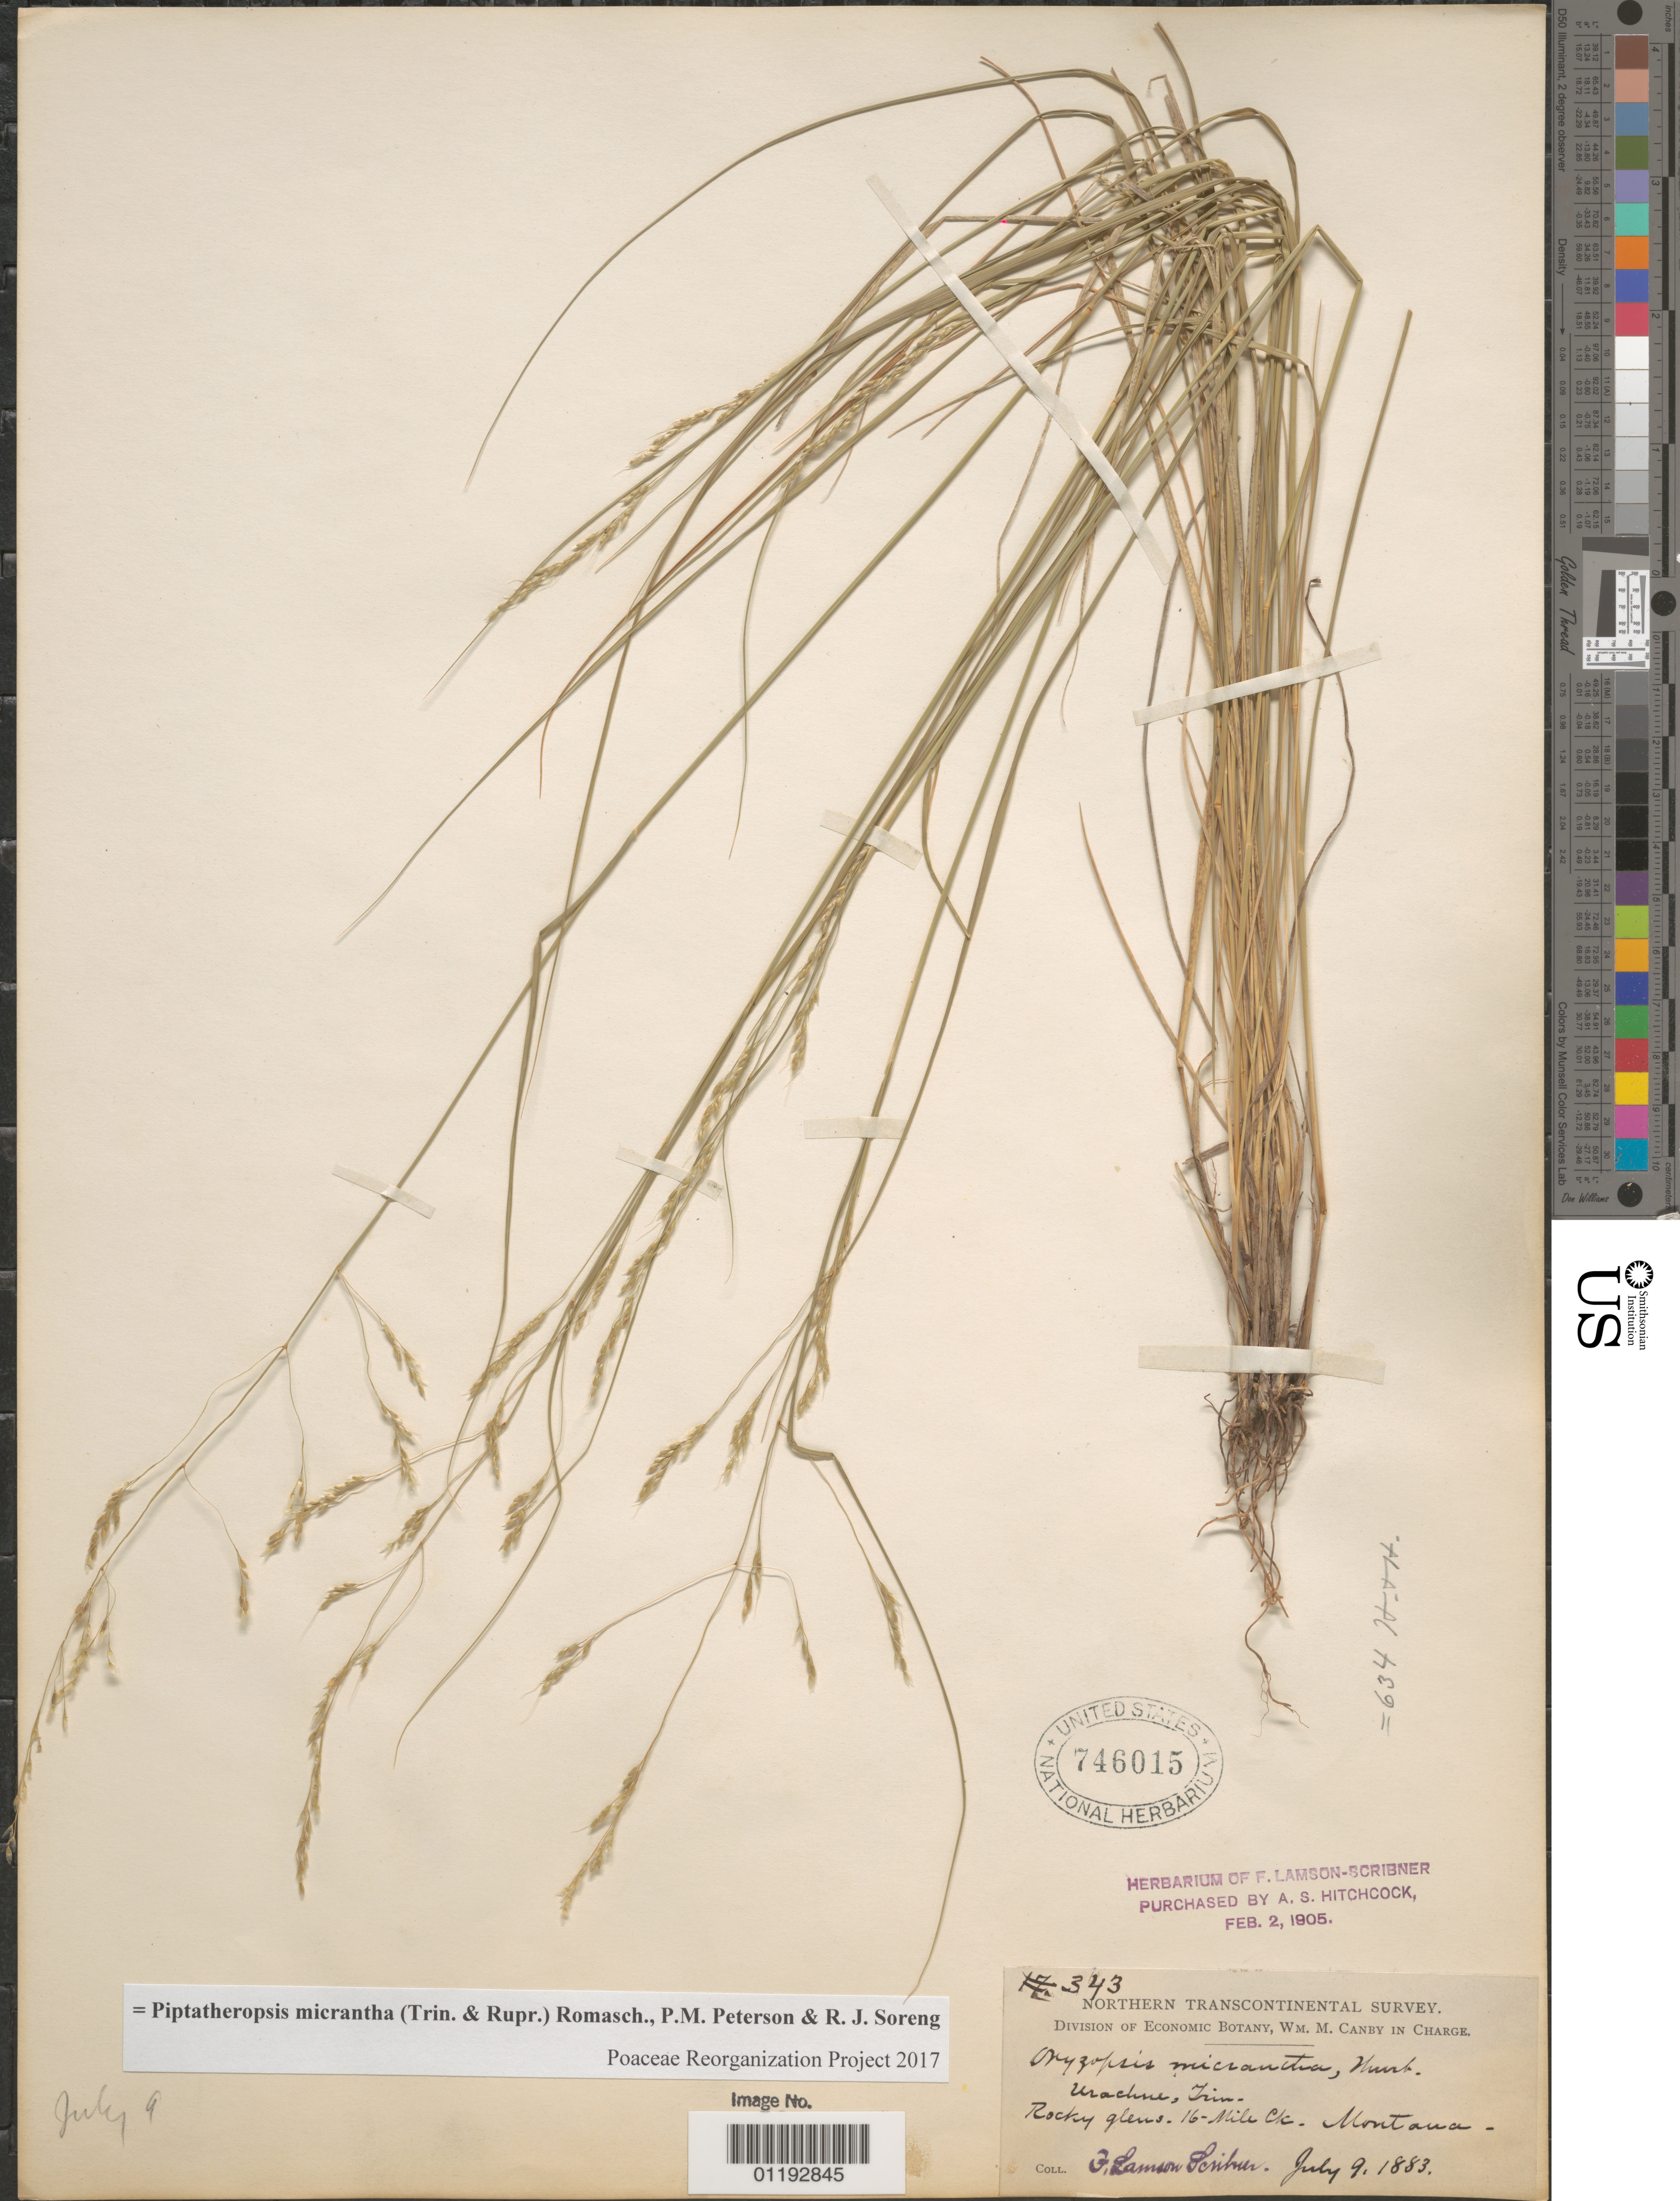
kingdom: Plantae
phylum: Tracheophyta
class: Liliopsida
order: Poales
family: Poaceae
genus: Piptatheropsis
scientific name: Piptatheropsis micrantha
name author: (Trin. & Rupr.) Romasch.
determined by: Poaceae Reorganization Project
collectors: F. L. Scribner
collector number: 343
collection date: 1883-07-09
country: United States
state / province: Montana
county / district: Gallatin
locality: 16 Mile CK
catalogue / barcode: US 746015